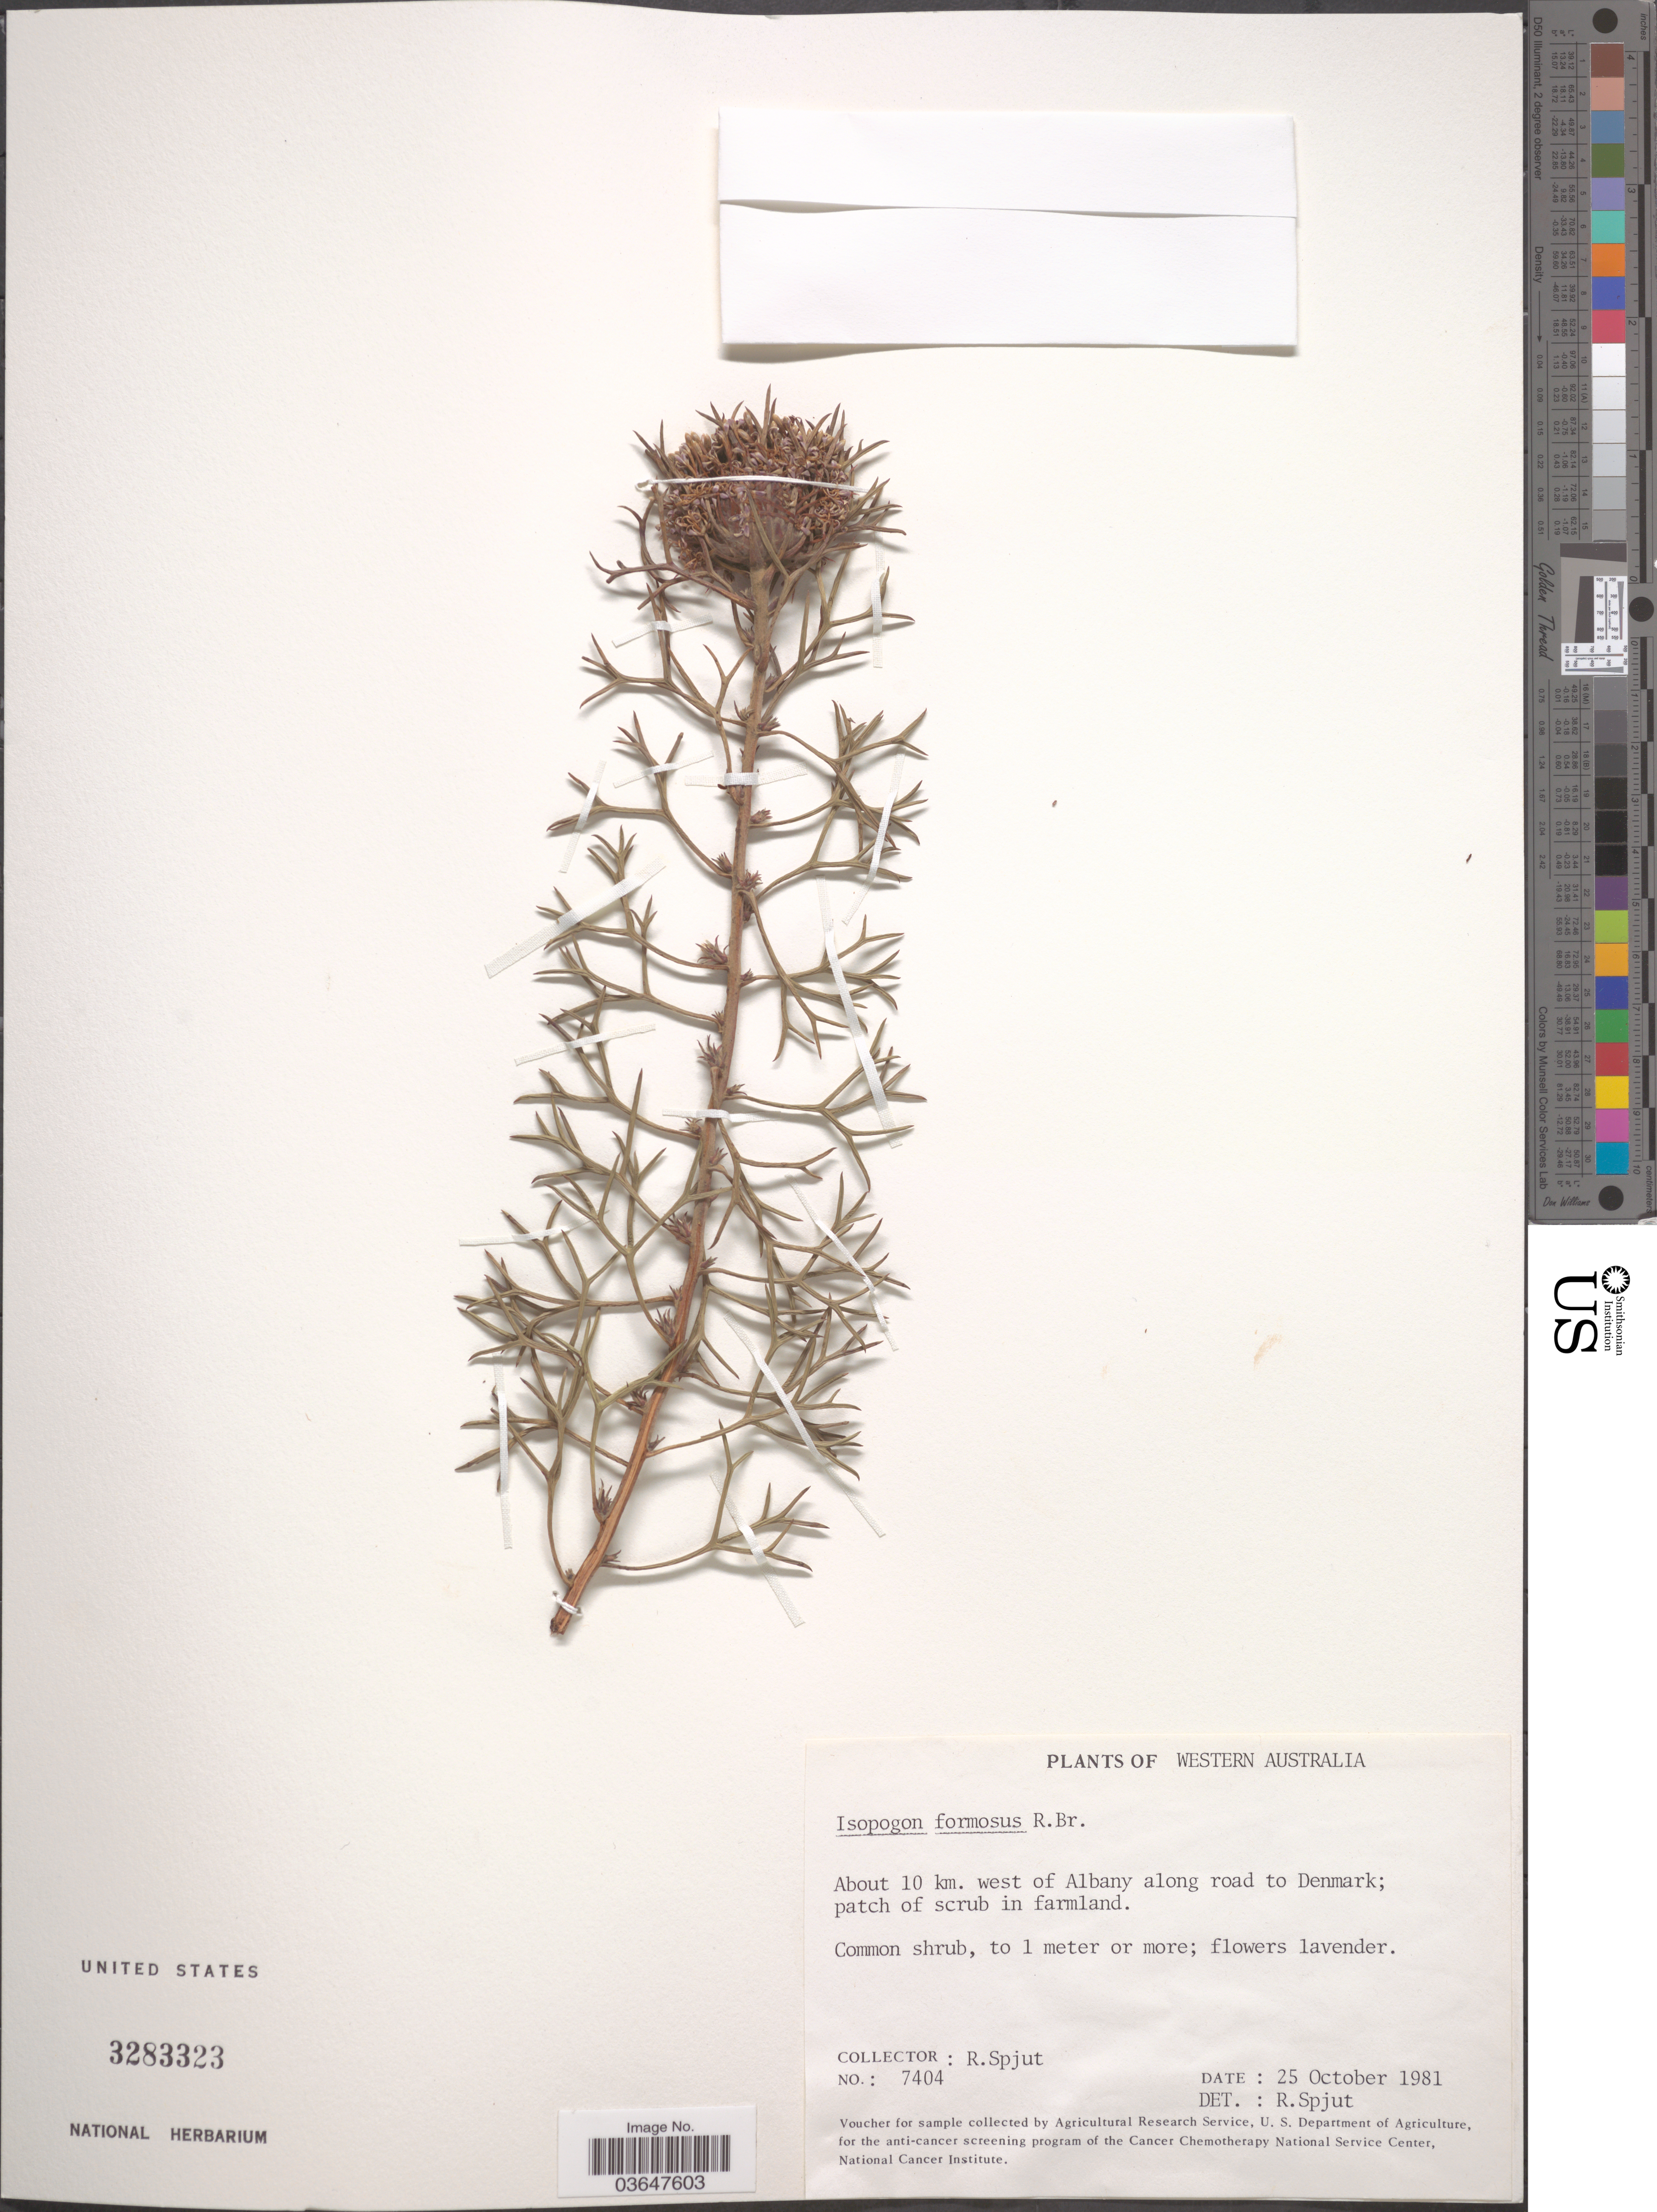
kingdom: Plantae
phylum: Tracheophyta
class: Magnoliopsida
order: Proteales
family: Proteaceae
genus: Isopogon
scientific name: Isopogon formosus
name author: R. Br.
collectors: R. Spjut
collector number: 7404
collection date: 1981-10-25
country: Australia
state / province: Western Australia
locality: About 10 km. west of Albany along road to Denmark; patch of scrub in farmland.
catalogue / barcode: US 3283323